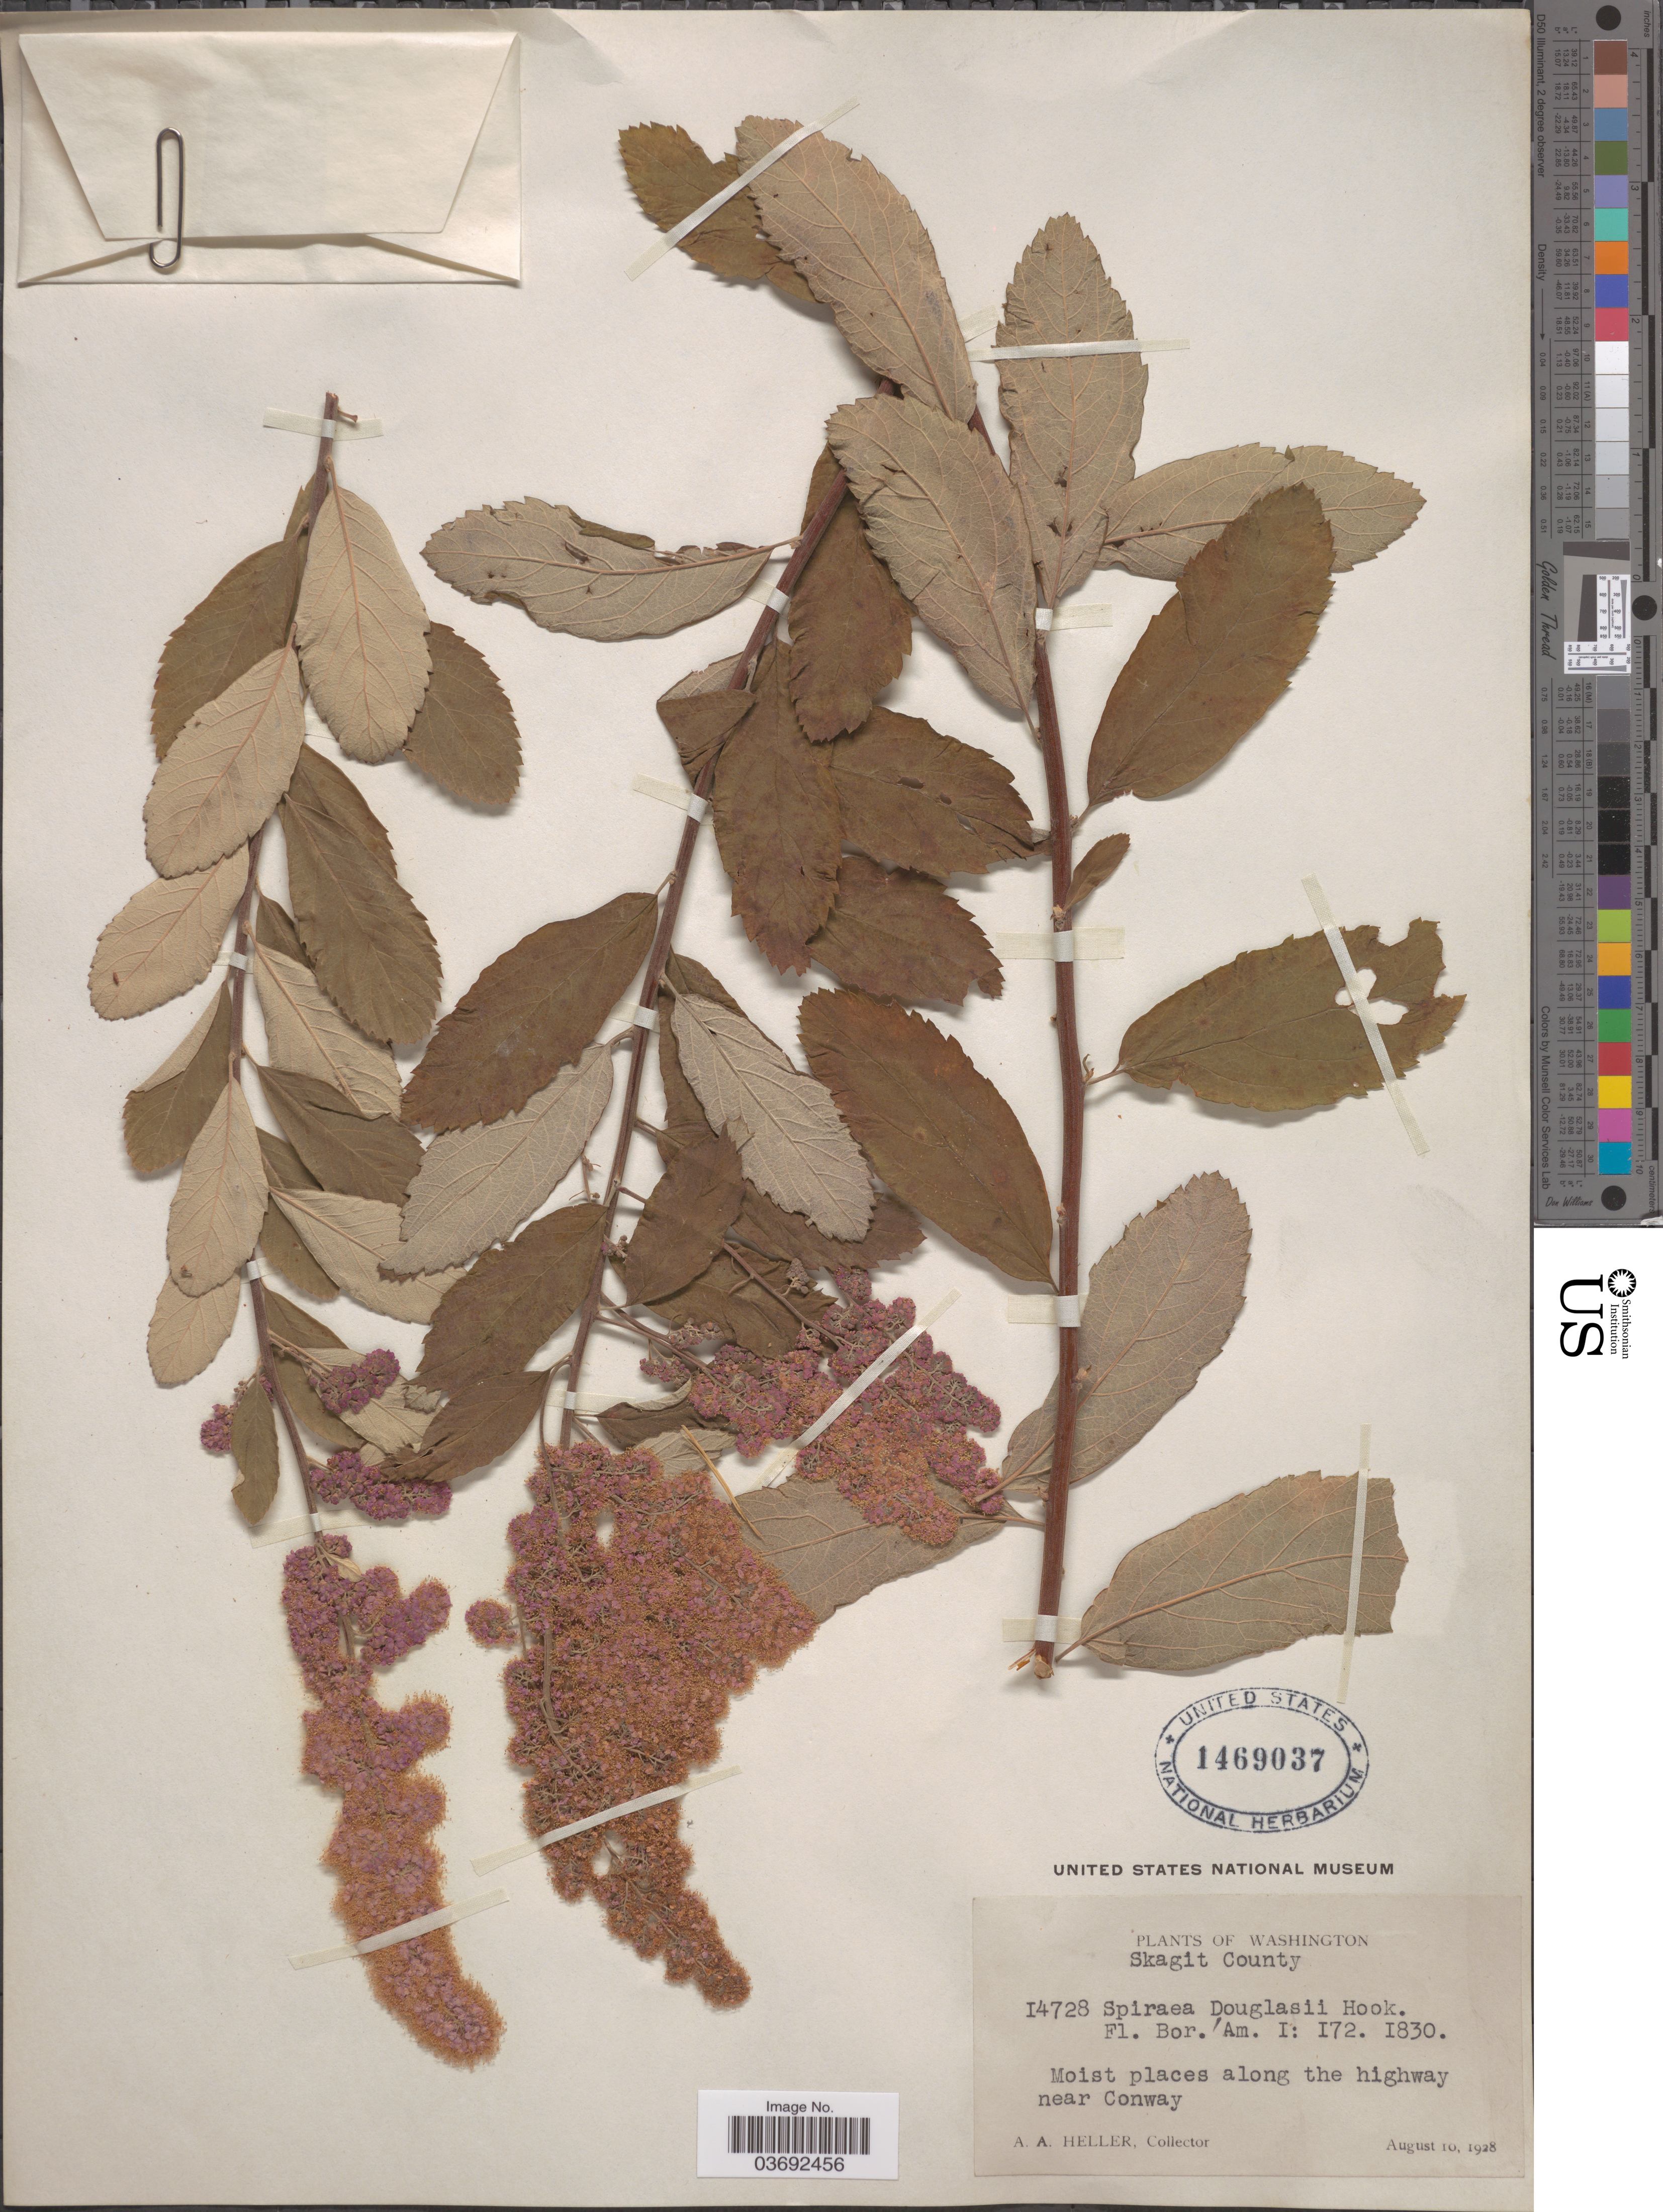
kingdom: Plantae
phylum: Tracheophyta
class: Magnoliopsida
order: Rosales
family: Rosaceae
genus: Spiraea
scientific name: Spiraea douglasii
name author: Hook.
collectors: A. A. Heller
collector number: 14728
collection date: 1928-08-10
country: United States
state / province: Washington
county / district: Skagit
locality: Skagit County. Along the highway near Conway.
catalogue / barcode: US 1469037